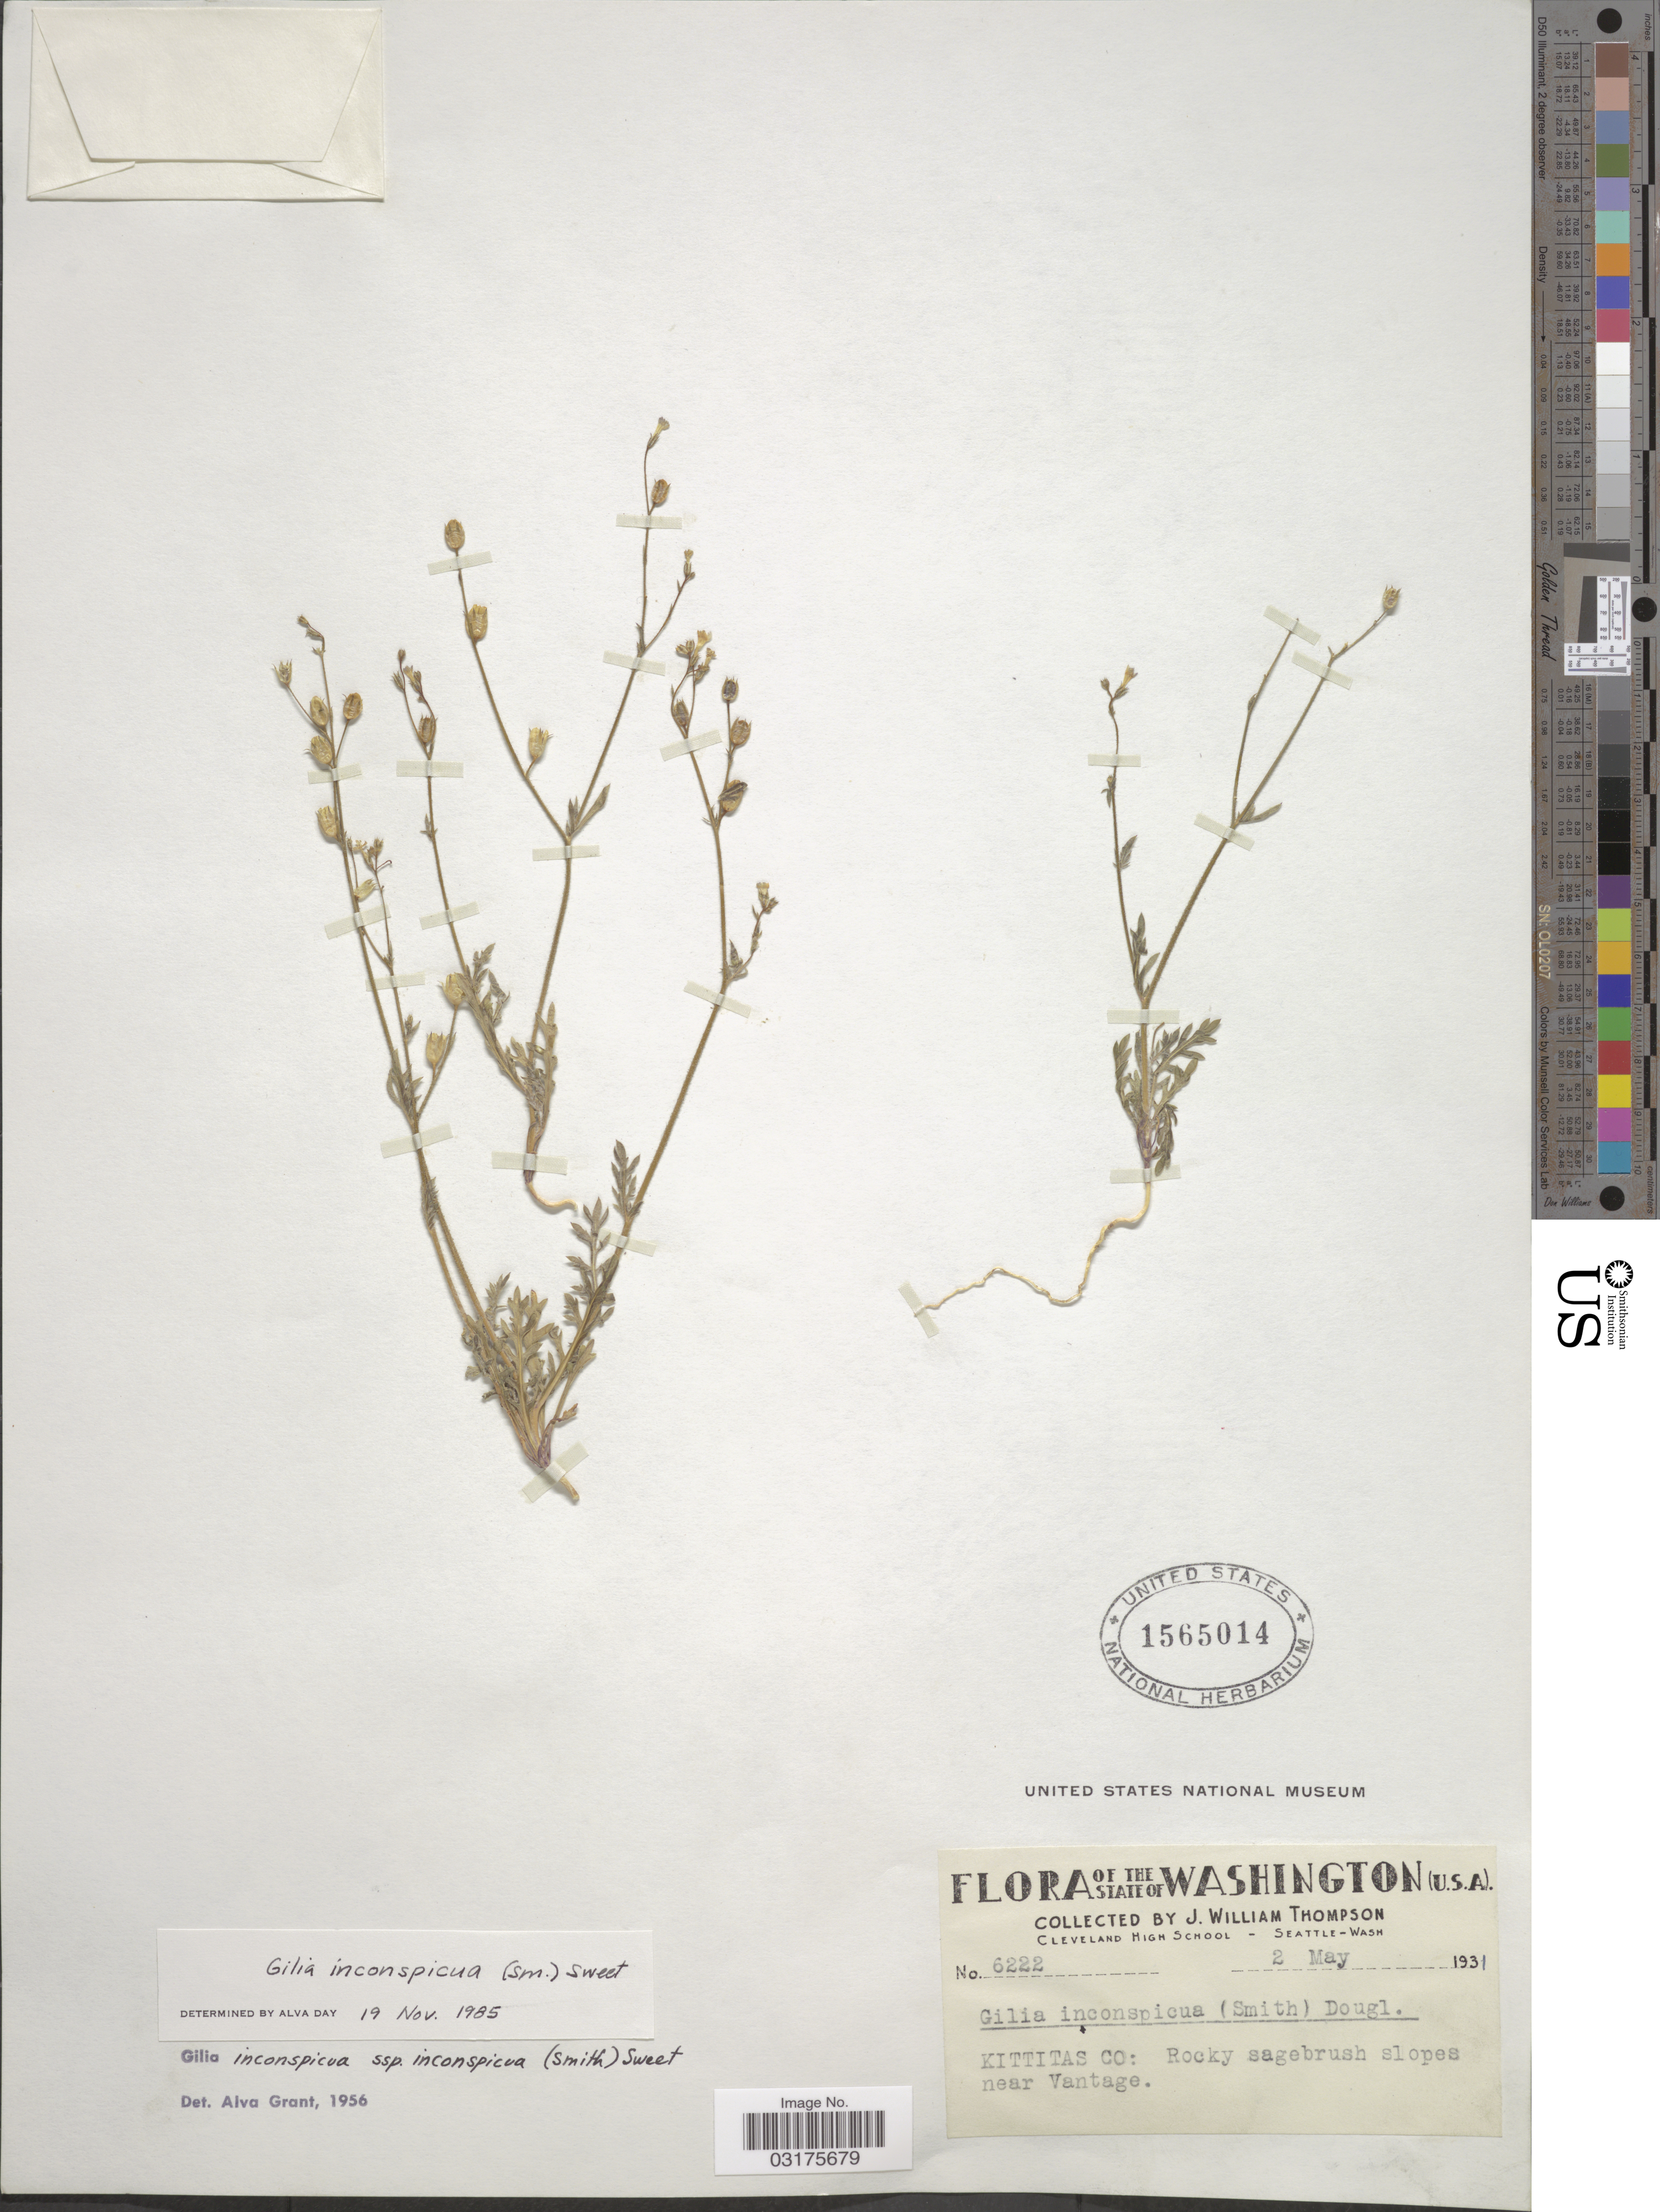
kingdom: Plantae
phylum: Tracheophyta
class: Magnoliopsida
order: Ericales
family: Polemoniaceae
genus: Gilia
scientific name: Gilia inconspicua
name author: (Sm.) Sweet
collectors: J. W. Thompson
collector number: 6222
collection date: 1931-05-02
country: United States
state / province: Washington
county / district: Kittitas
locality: Kittitas Co.: Rocky sagebrush slopes near Vantage.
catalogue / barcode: US 1565014